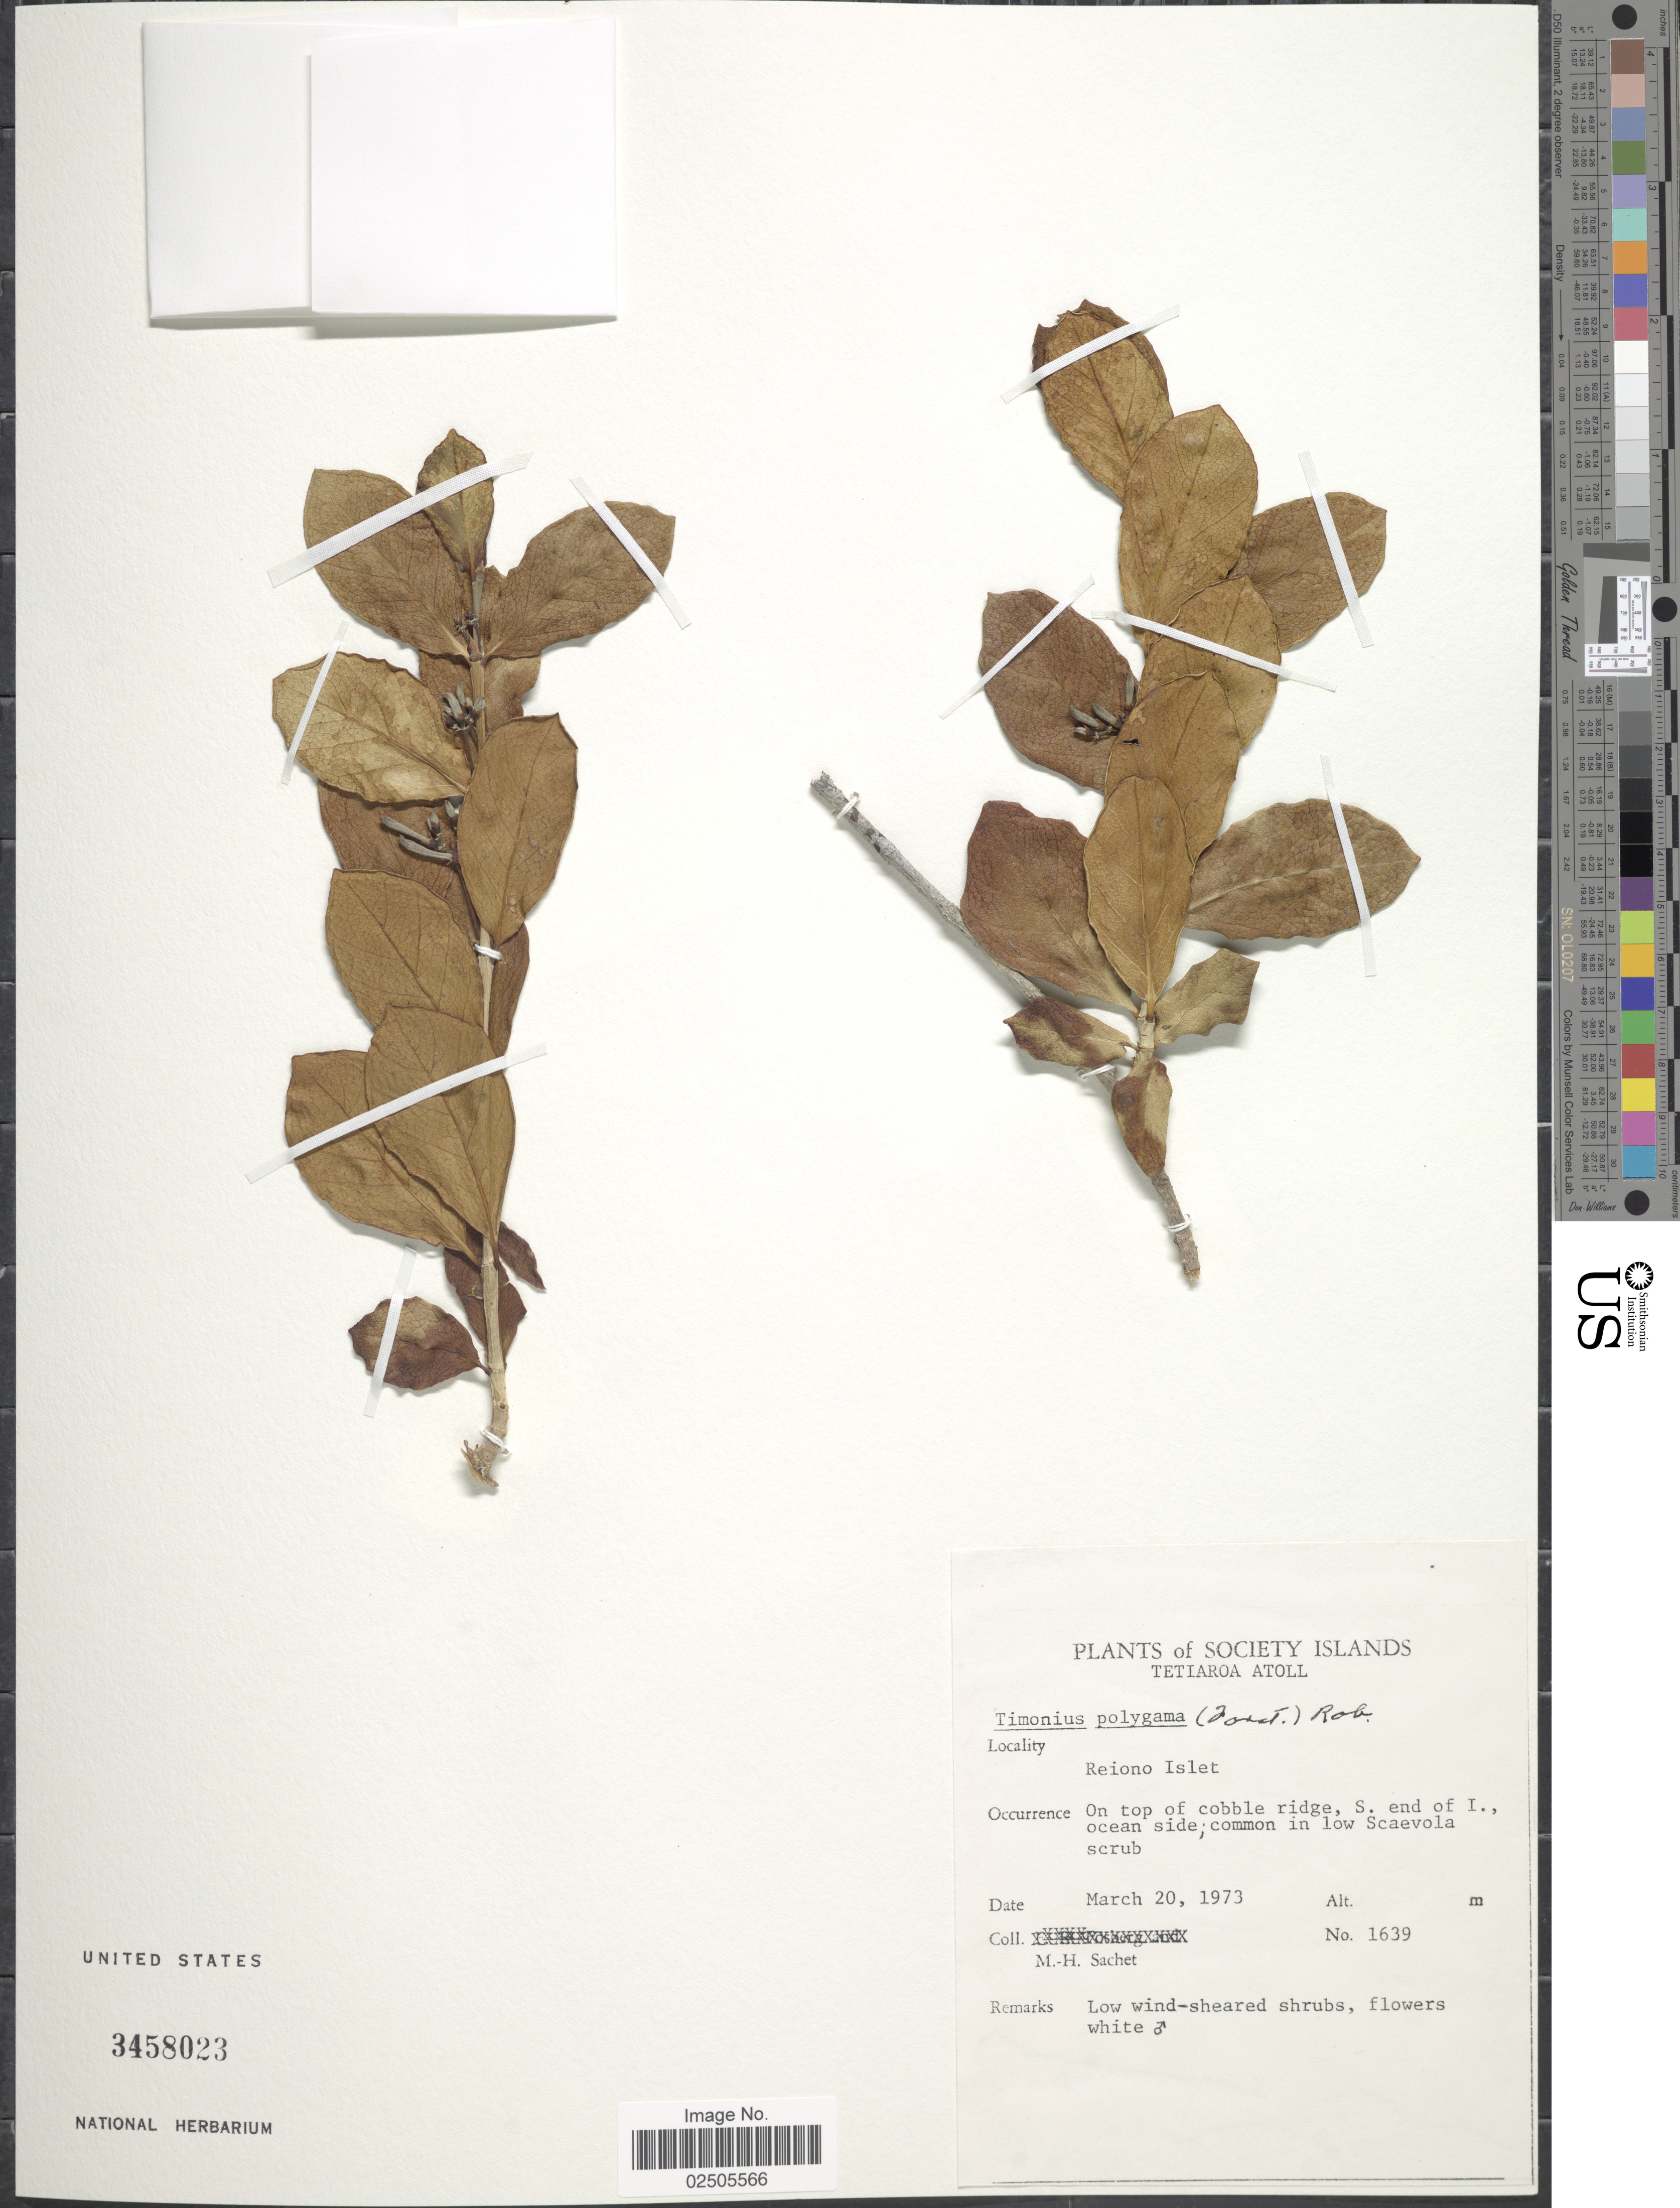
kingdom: Plantae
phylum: Tracheophyta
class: Magnoliopsida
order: Gentianales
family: Rubiaceae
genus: Timonius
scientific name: Timonius polygamus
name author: (G. Forst.) Rob.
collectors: M.-H. Sachet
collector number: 1639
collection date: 1973-03-20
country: French Polynesia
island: Tetiaroa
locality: Society Islands, Tetiaroa Atoll, Reiono Islet, On top of cobble ridge, S. end of I., ocean side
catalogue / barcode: US 3458023